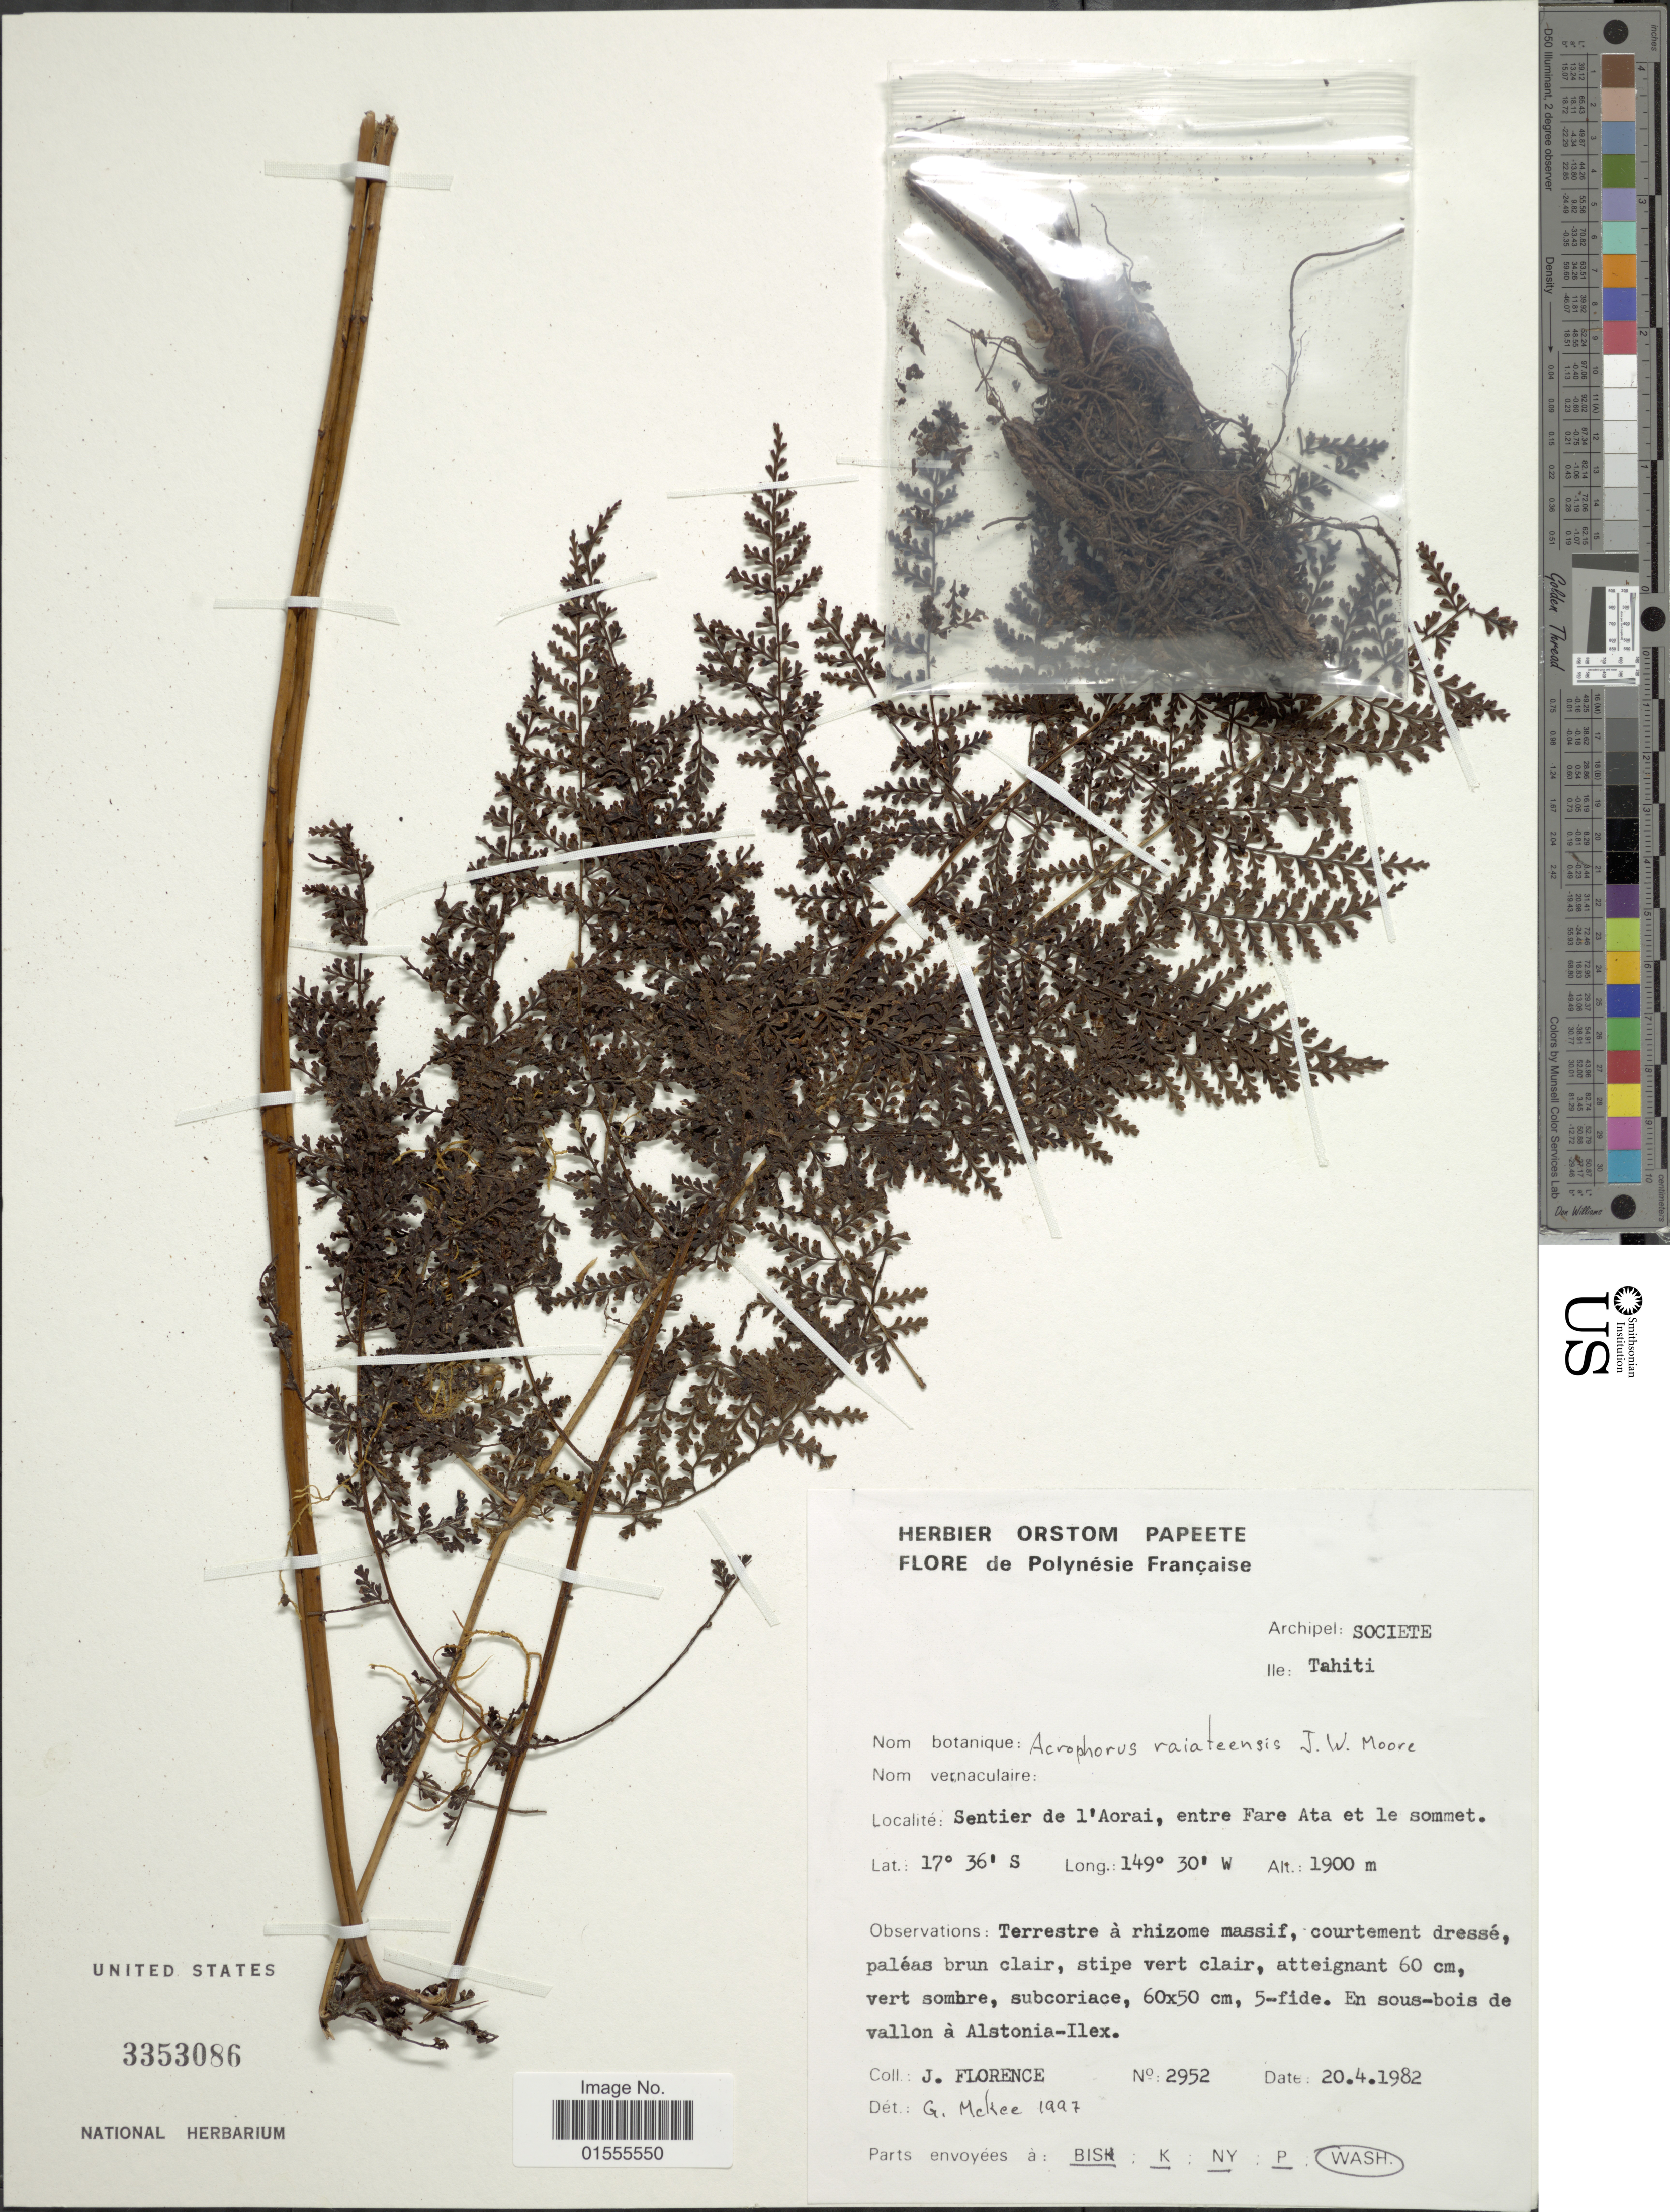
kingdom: Plantae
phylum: Tracheophyta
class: Polypodiopsida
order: Polypodiales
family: Dryopteridaceae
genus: Dryopteris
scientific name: Dryopteris raiateensis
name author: (J.W. Moore) Li Bing Zhang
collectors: J. Florence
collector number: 2952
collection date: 1982-04-20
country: French Polynesia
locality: Archipel: Societe, Ile. Tahiti, Sentier de l'Aorai, entre Fare Ata et le sommet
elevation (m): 1900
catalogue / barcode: US 3353086